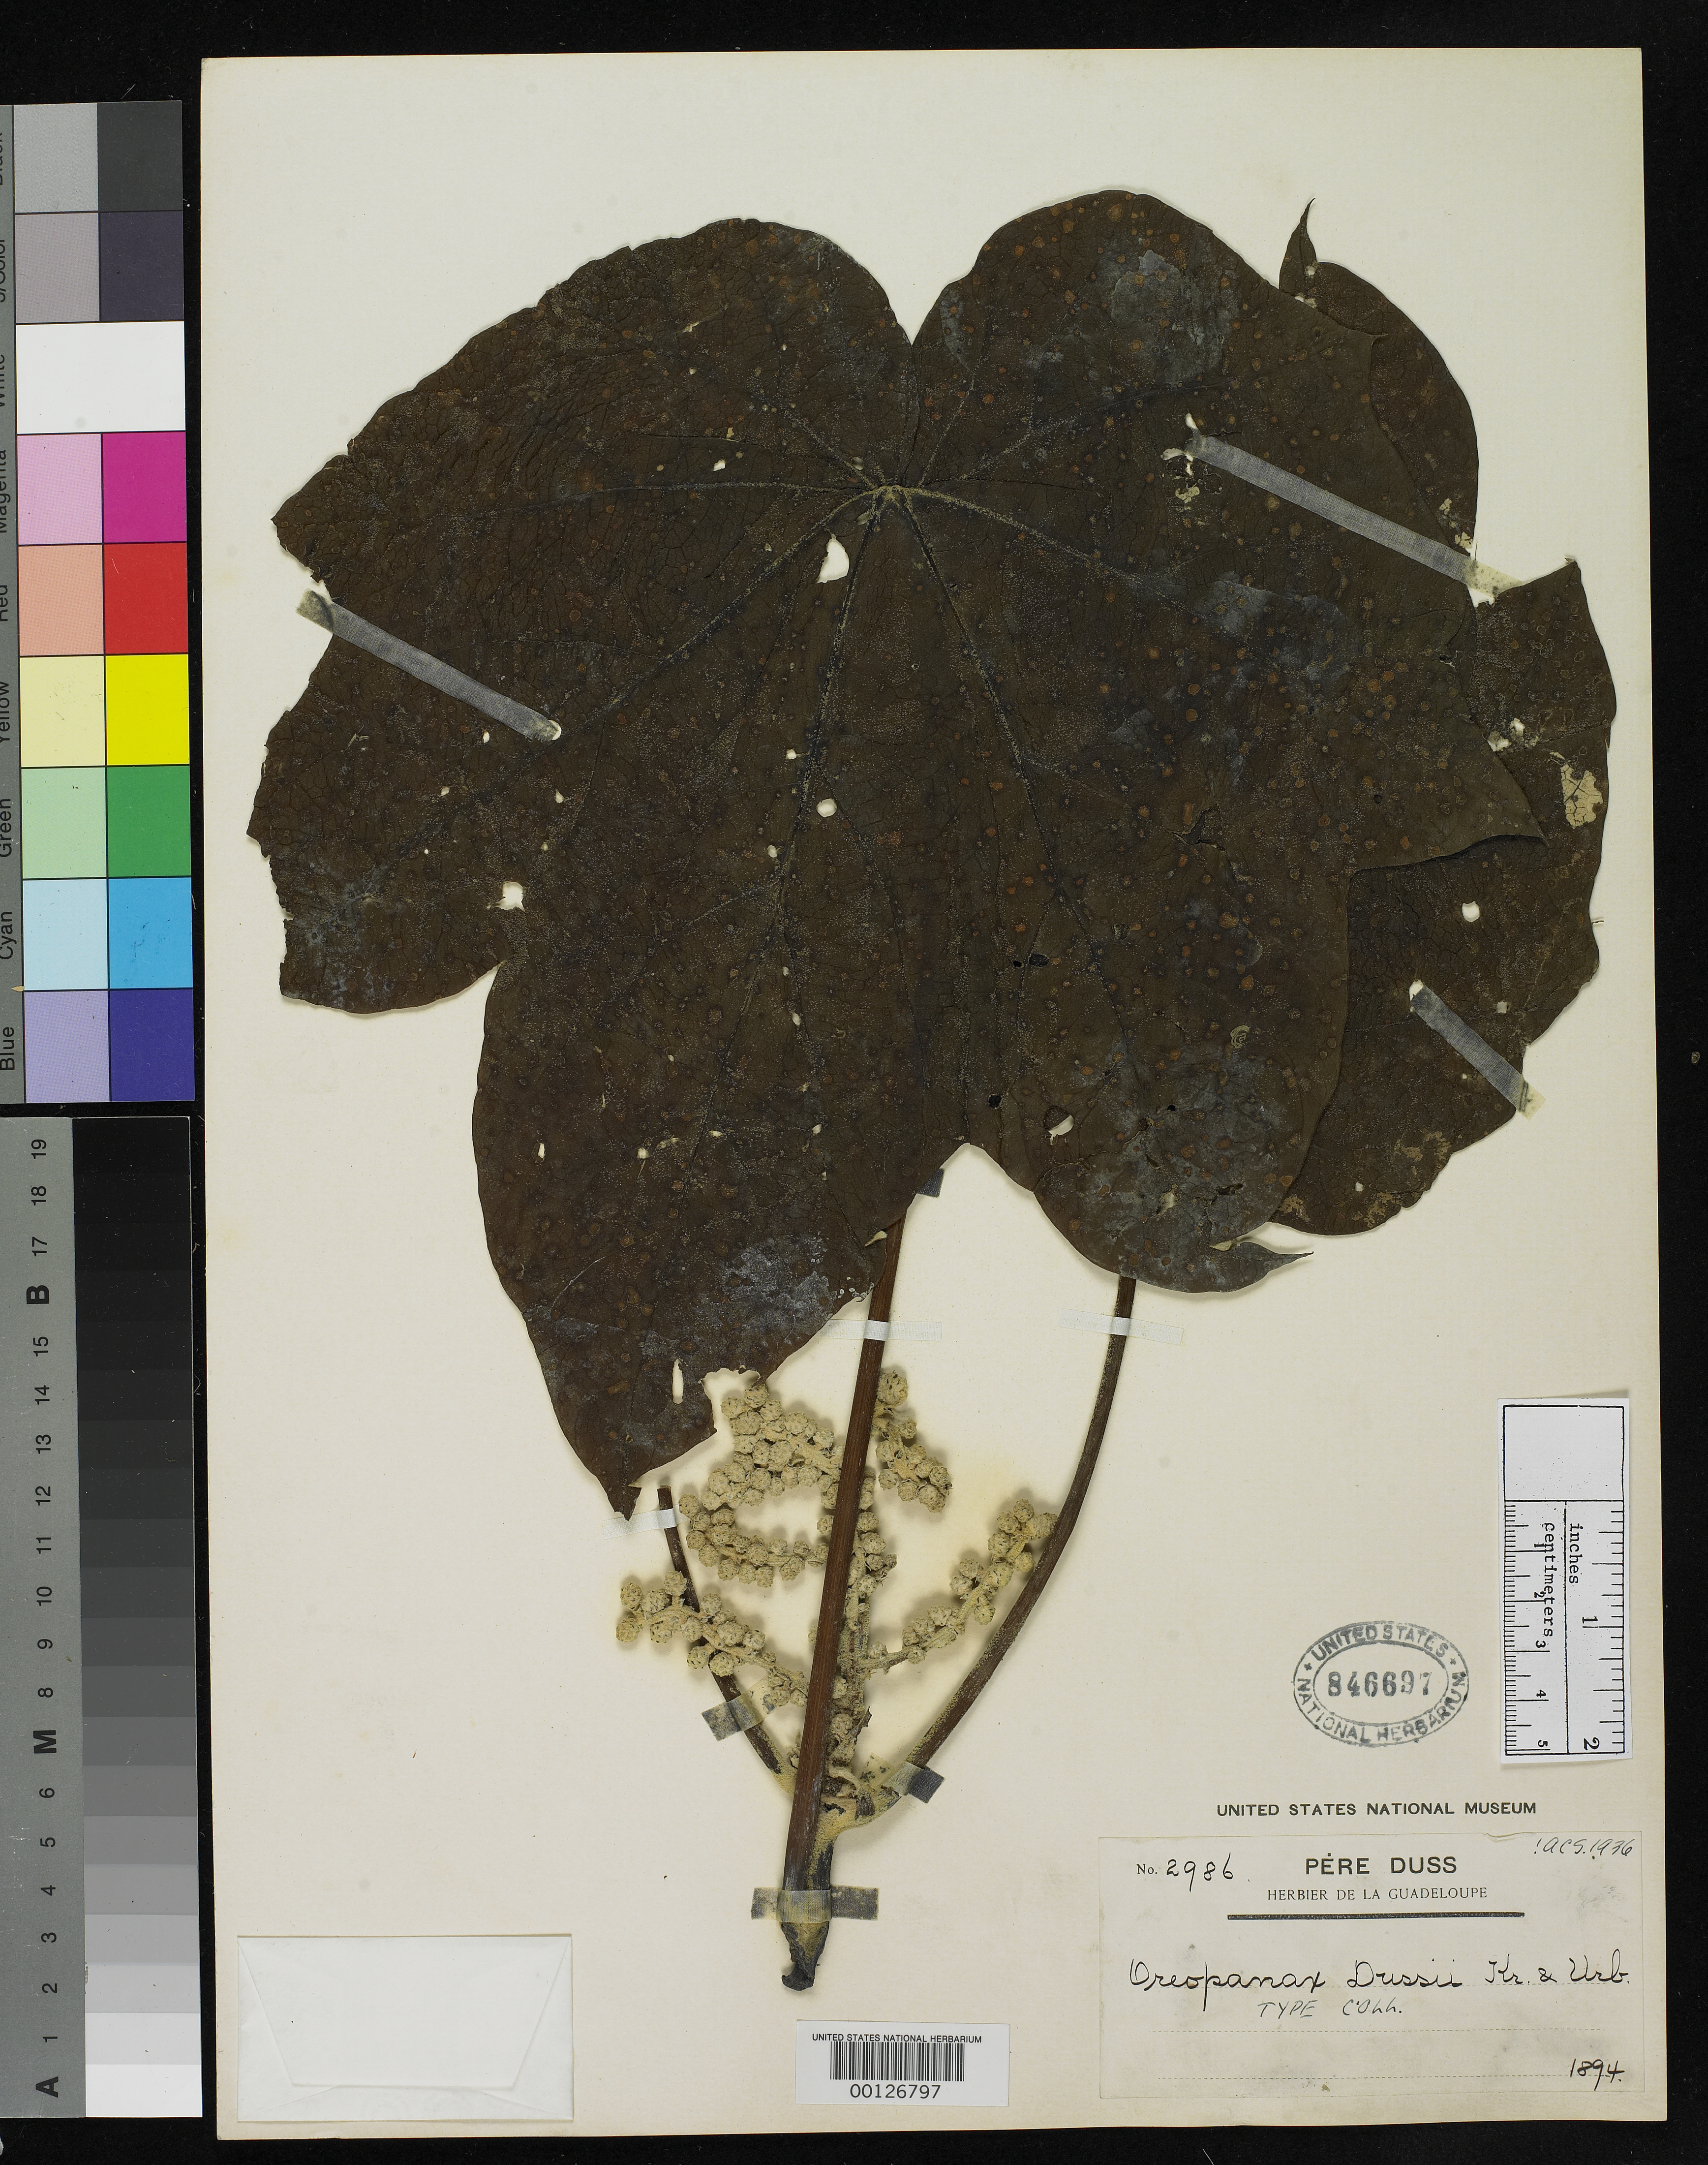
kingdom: Plantae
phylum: Tracheophyta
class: Magnoliopsida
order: Apiales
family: Araliaceae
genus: Oreopanax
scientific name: Oreopanax deinocephalus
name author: Harms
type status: Type Collection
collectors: Père Duss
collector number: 2986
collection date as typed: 1894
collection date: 1894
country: Guadeloupe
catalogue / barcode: US 846697